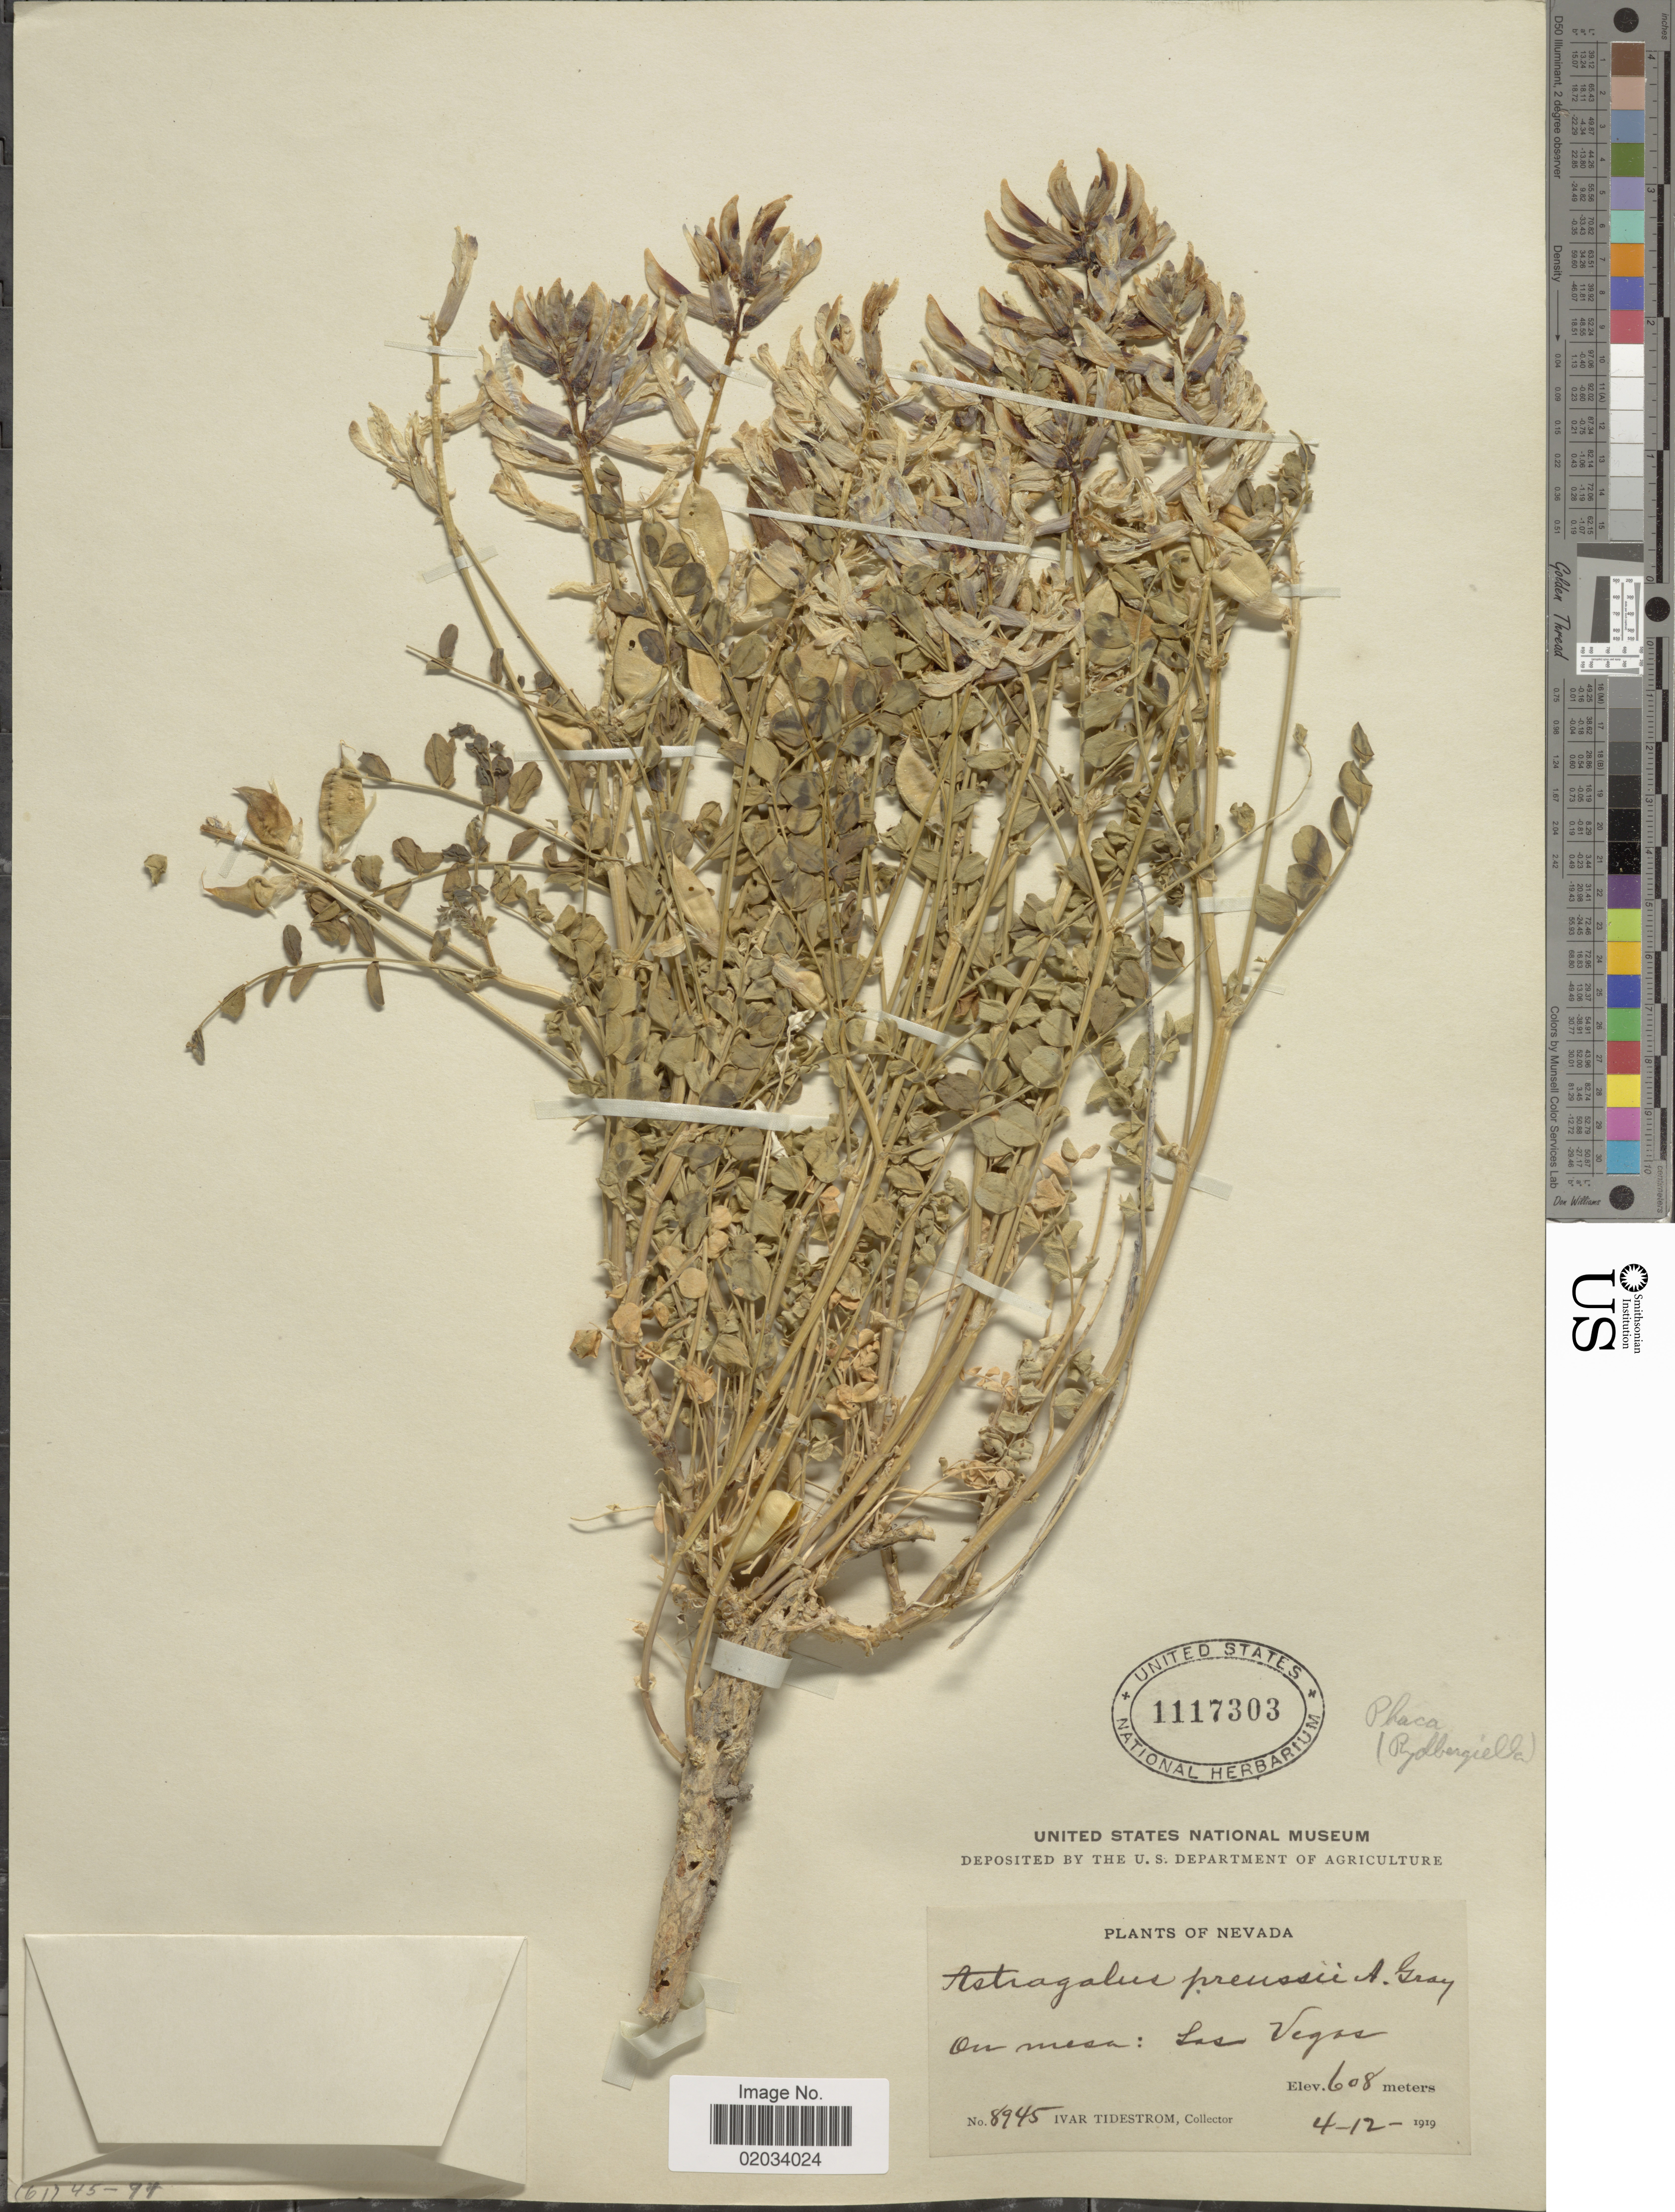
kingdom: Plantae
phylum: Tracheophyta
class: Magnoliopsida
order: Fabales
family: Fabaceae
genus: Astragalus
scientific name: Astragalus preussii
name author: A. Gray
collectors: I. F. Tidestrom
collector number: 8945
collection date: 1919-04-12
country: United States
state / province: Nevada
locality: On mesa: Las Vegas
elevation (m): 608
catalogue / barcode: US 1117303